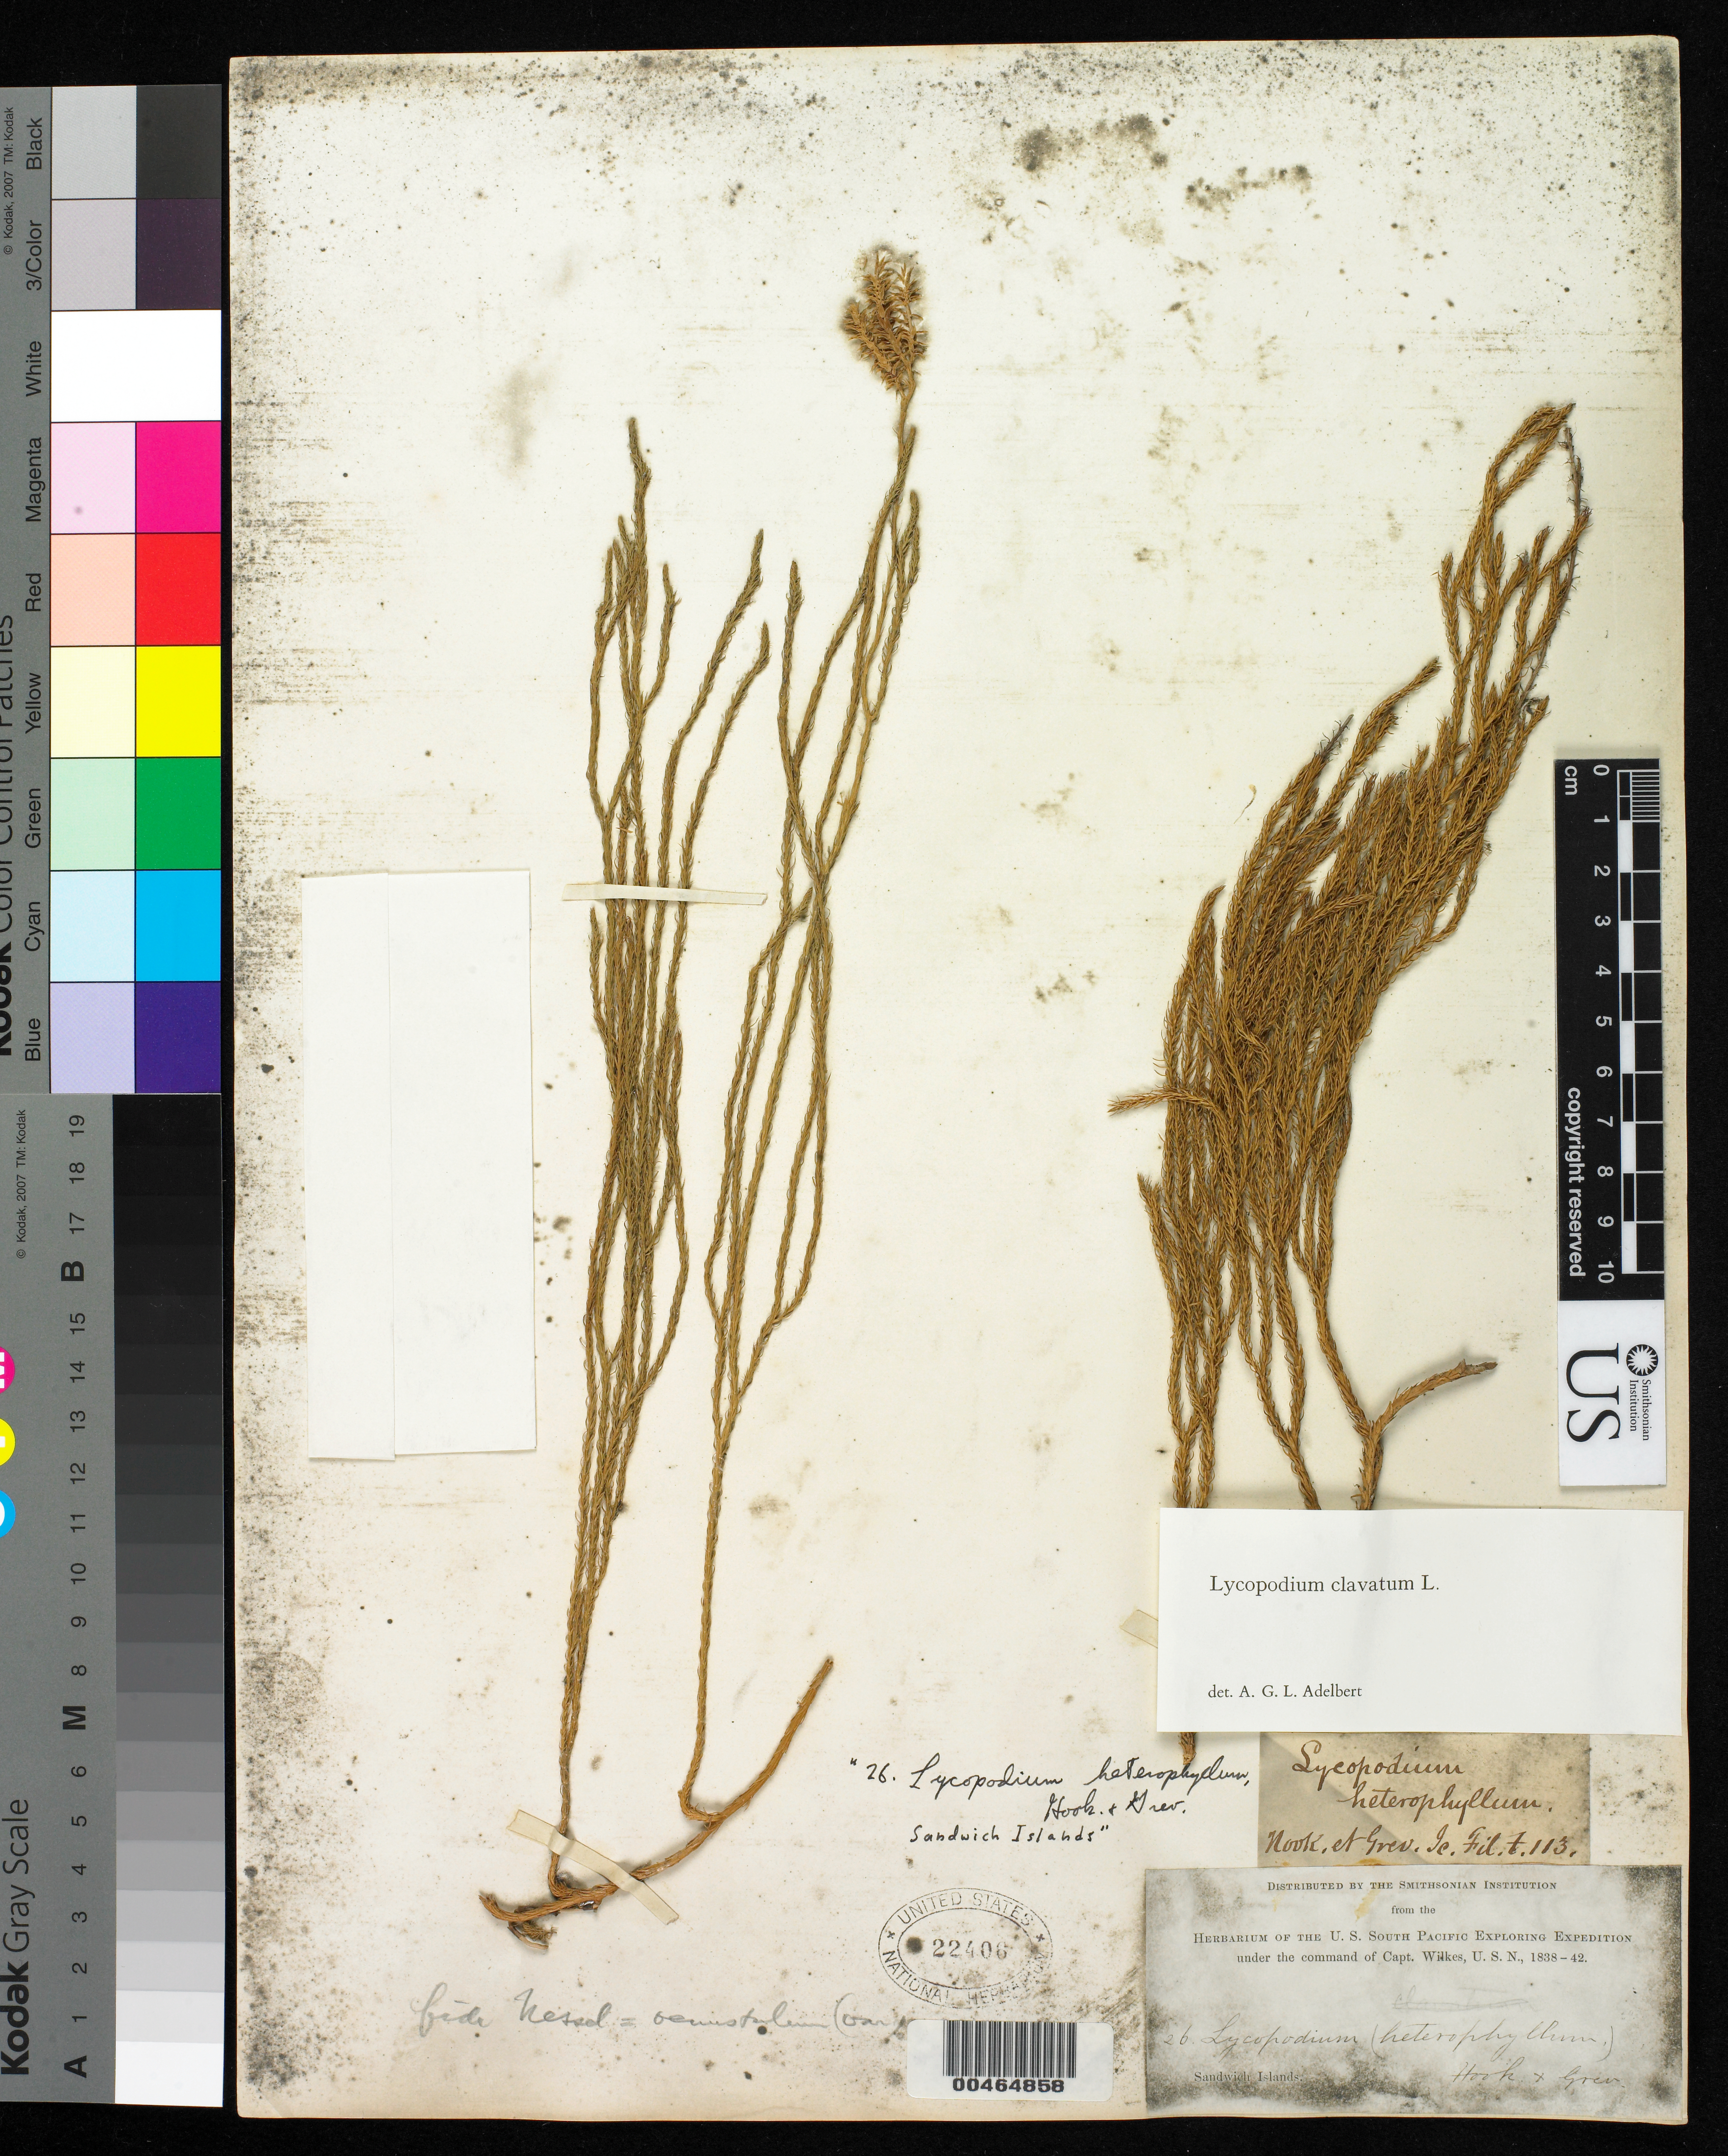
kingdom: Plantae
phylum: Tracheophyta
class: Lycopodiopsida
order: Lycopodiales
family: Lycopodiaceae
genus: Lycopodium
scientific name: Lycopodium clavatum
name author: L.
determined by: Adelbert, A. G. L.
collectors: Wilkes Explor. Exped.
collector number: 26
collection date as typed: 1838 to -- --- 1842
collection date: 1838/1842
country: United States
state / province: Hawaii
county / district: Hawaii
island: Hawaii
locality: Sandwich Islands, Hawaii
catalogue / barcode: US 22406